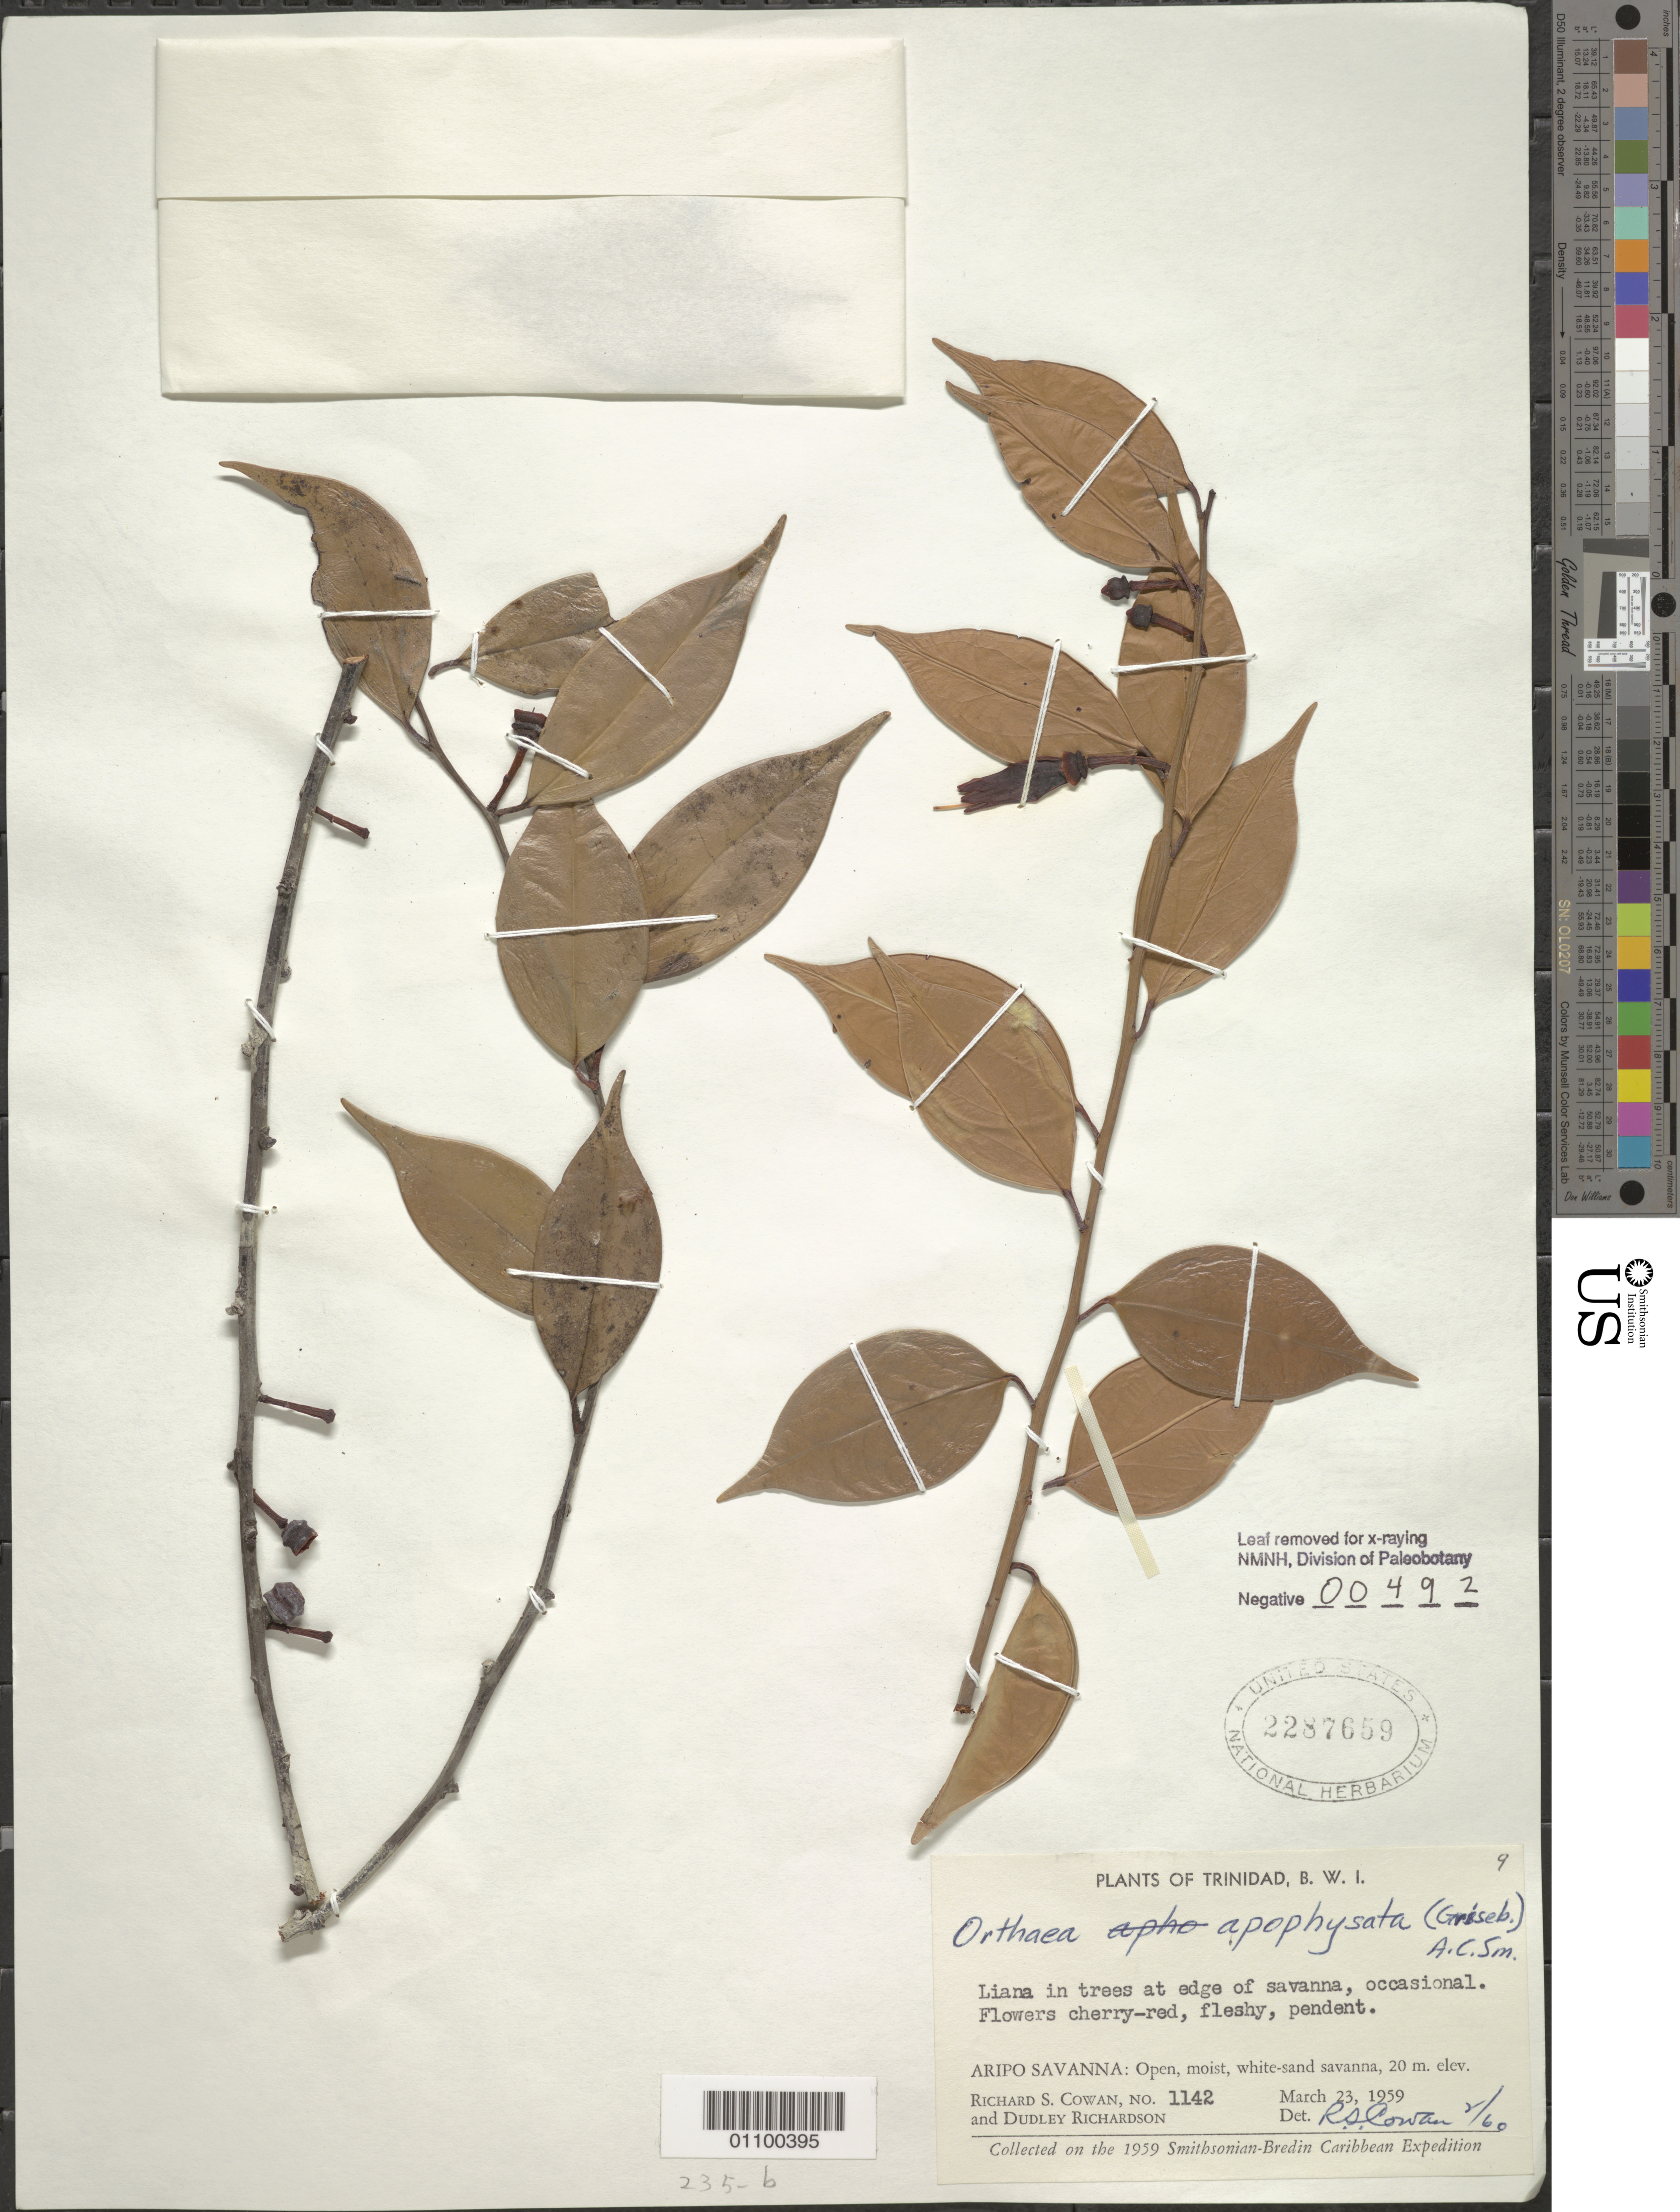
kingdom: Plantae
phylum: Tracheophyta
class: Magnoliopsida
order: Ericales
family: Ericaceae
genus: Orthaea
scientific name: Orthaea apophysata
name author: (Griseb.) A.C. Sm.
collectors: R. S. Cowan & D. Richardson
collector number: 1142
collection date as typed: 23 Mar 1959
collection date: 1959-03-23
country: Trinidad and Tobago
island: Trinidad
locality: Aripo Savanna: Open, moist, white-sand savanna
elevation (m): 20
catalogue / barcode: US 2287659